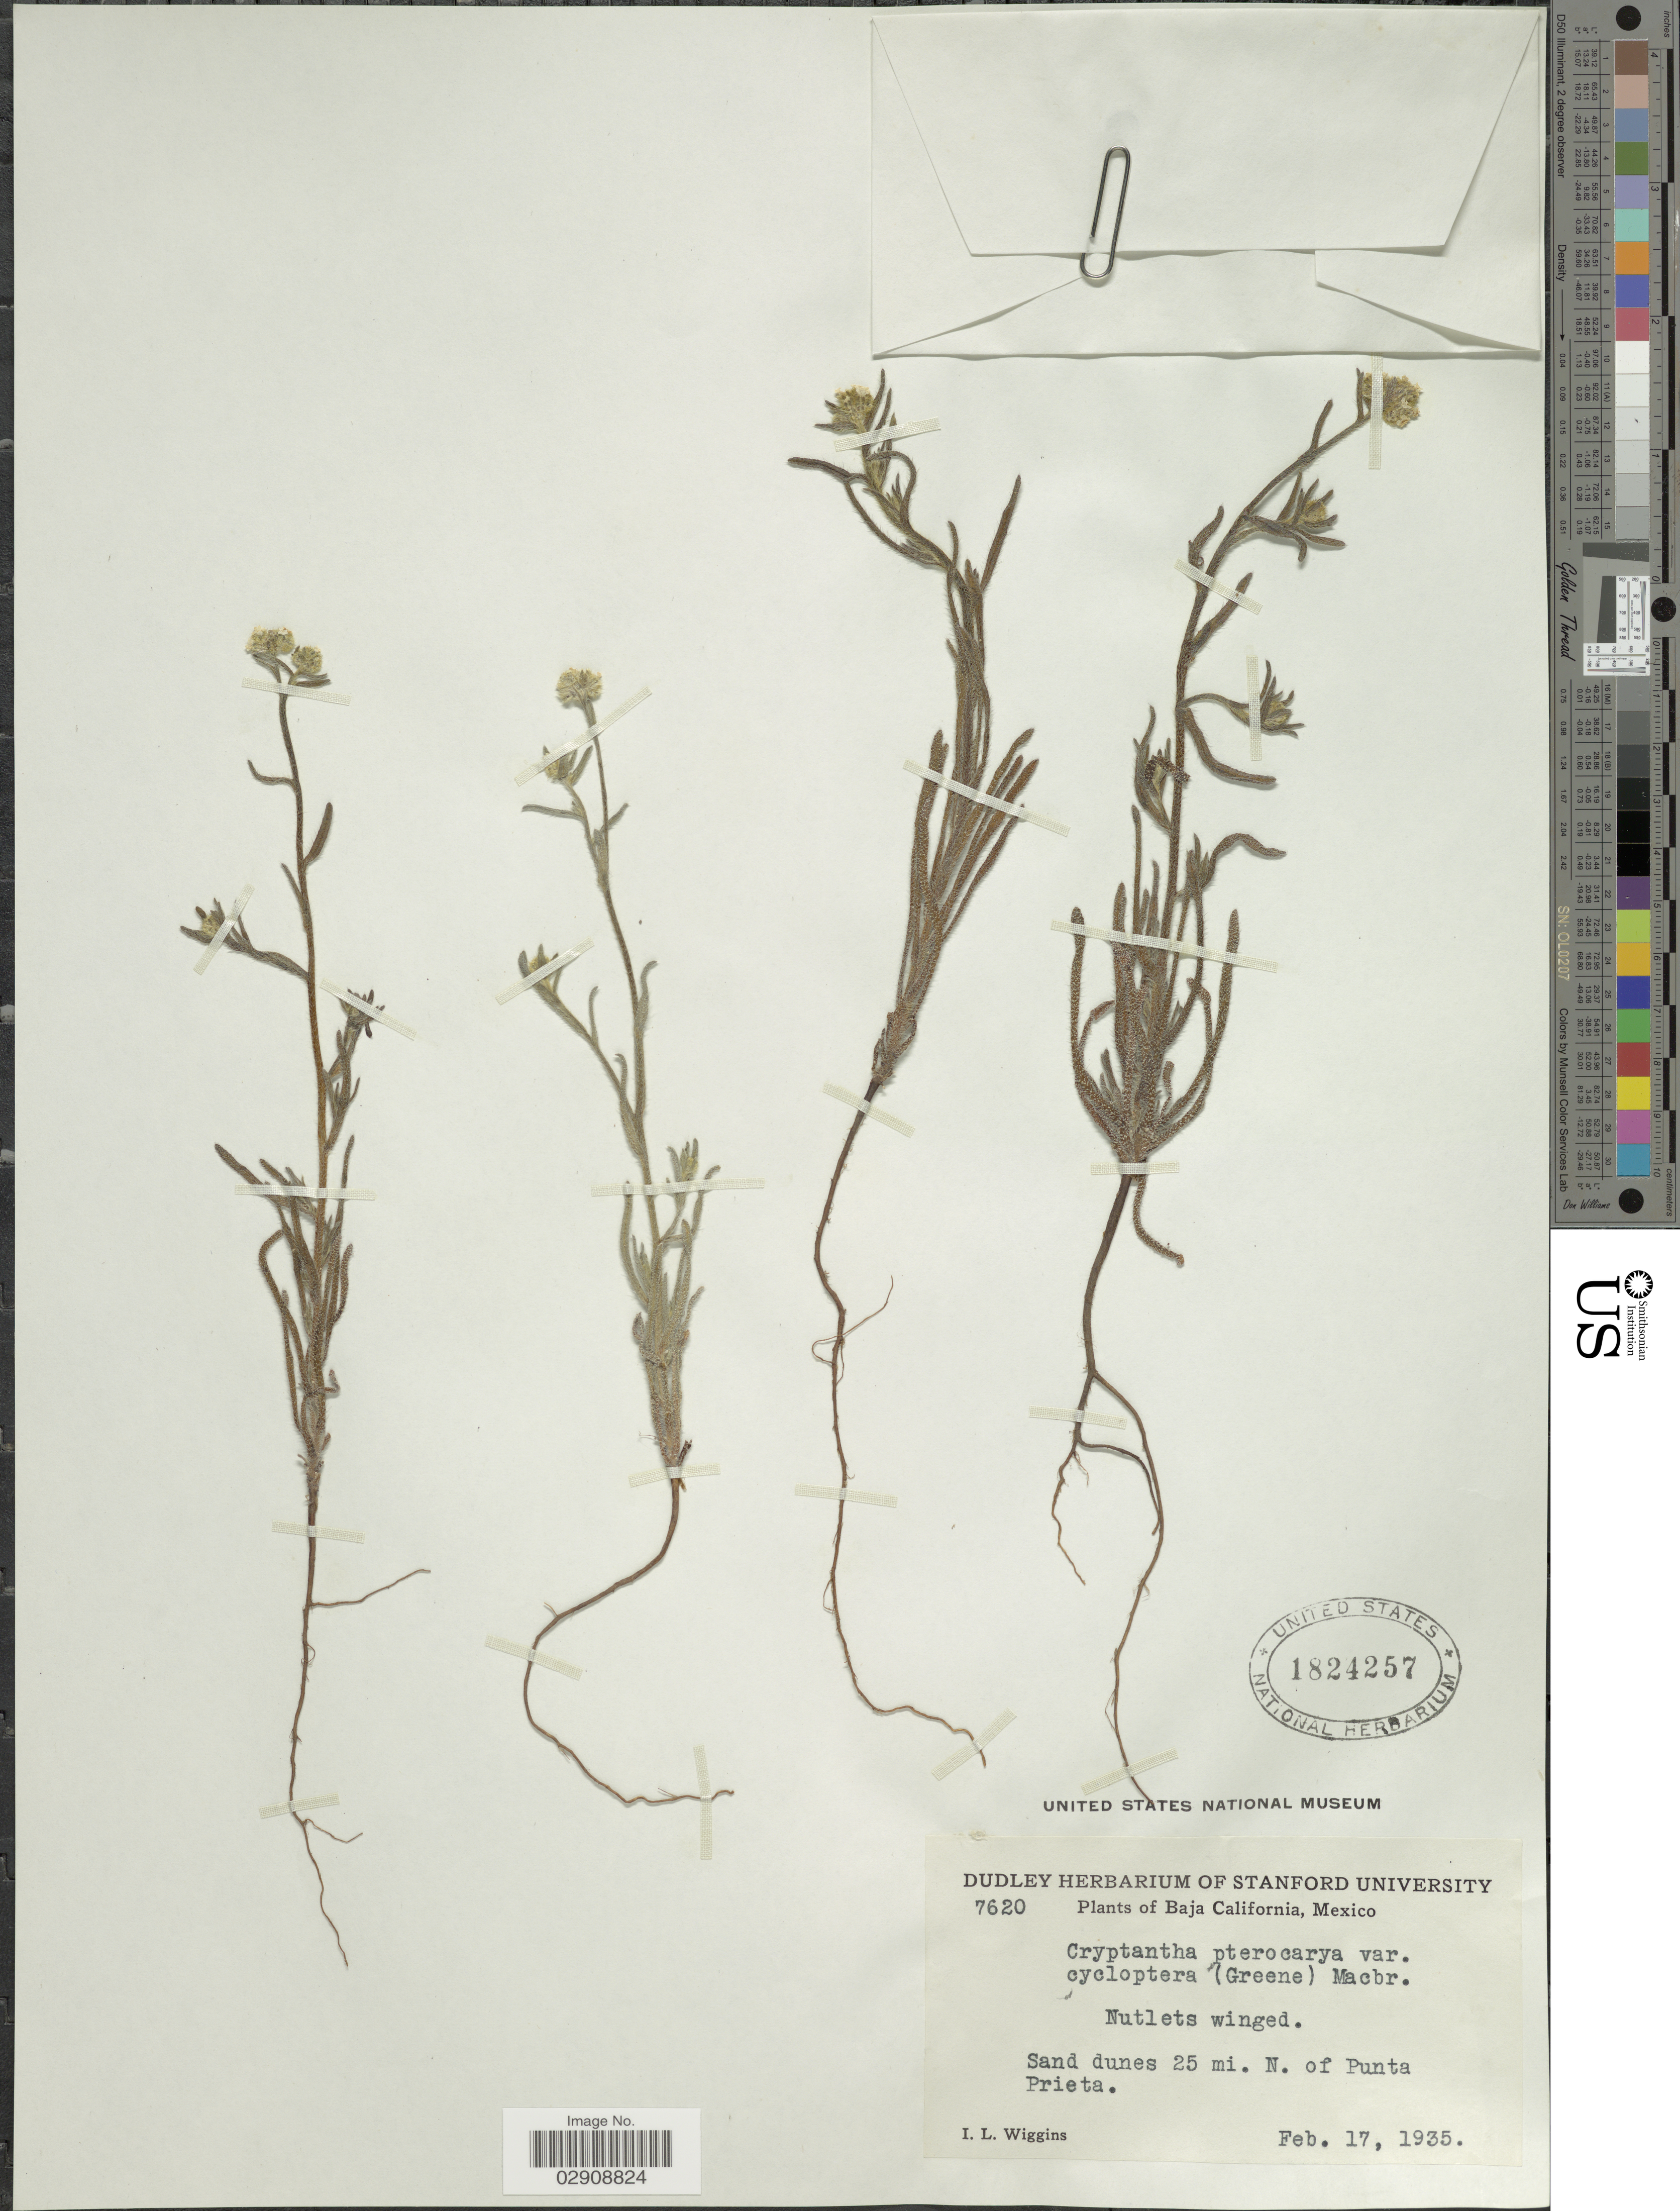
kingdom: Plantae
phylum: Tracheophyta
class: Magnoliopsida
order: Boraginales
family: Boraginaceae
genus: Cryptantha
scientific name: Cryptantha pterocarya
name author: (Torr.) Greene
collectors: I. L. Wiggins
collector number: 7620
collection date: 1935-02-17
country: Mexico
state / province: Baja California Norte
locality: Sand dunes 25 mi. N. of Punta Prieta.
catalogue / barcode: US 1824257